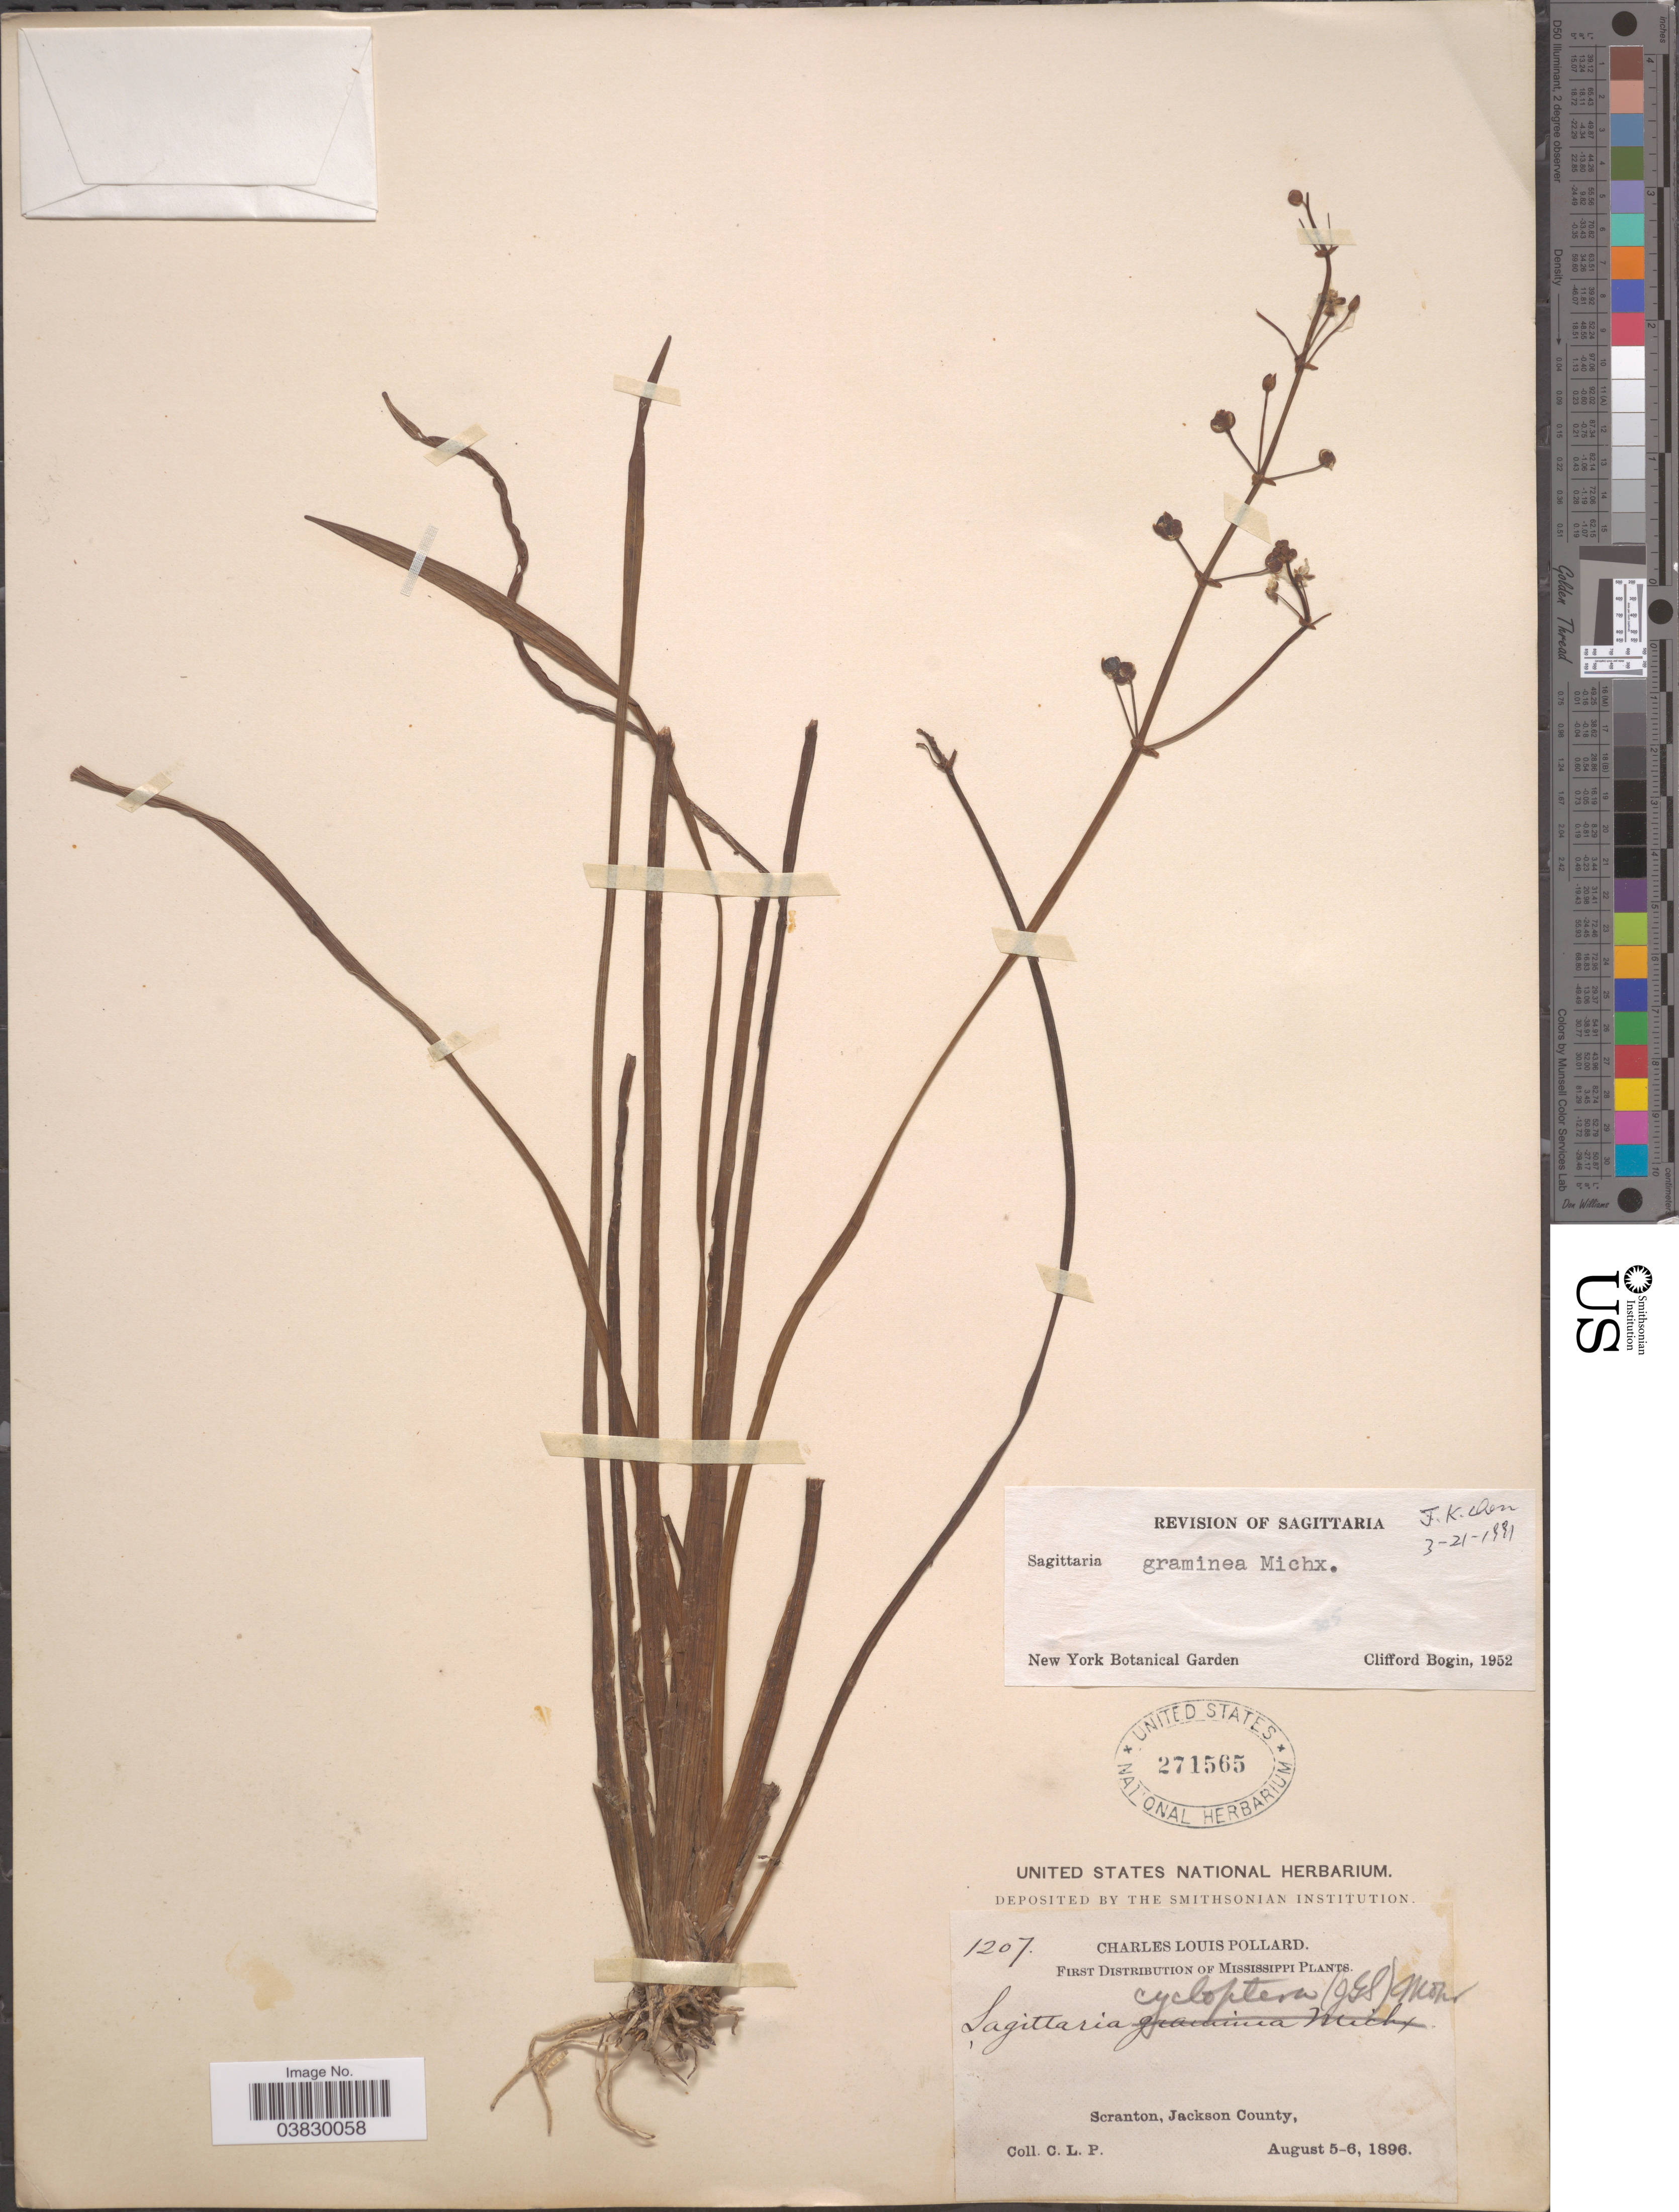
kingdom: Plantae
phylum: Tracheophyta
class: Liliopsida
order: Alismatales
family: Alismataceae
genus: Sagittaria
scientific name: Sagittaria graminea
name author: Michx.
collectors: C. L. Pollard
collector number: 1207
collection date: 1896-08-05/1896-08-06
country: United States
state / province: Mississippi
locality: Scranton, Jackson County.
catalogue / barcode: US 271565